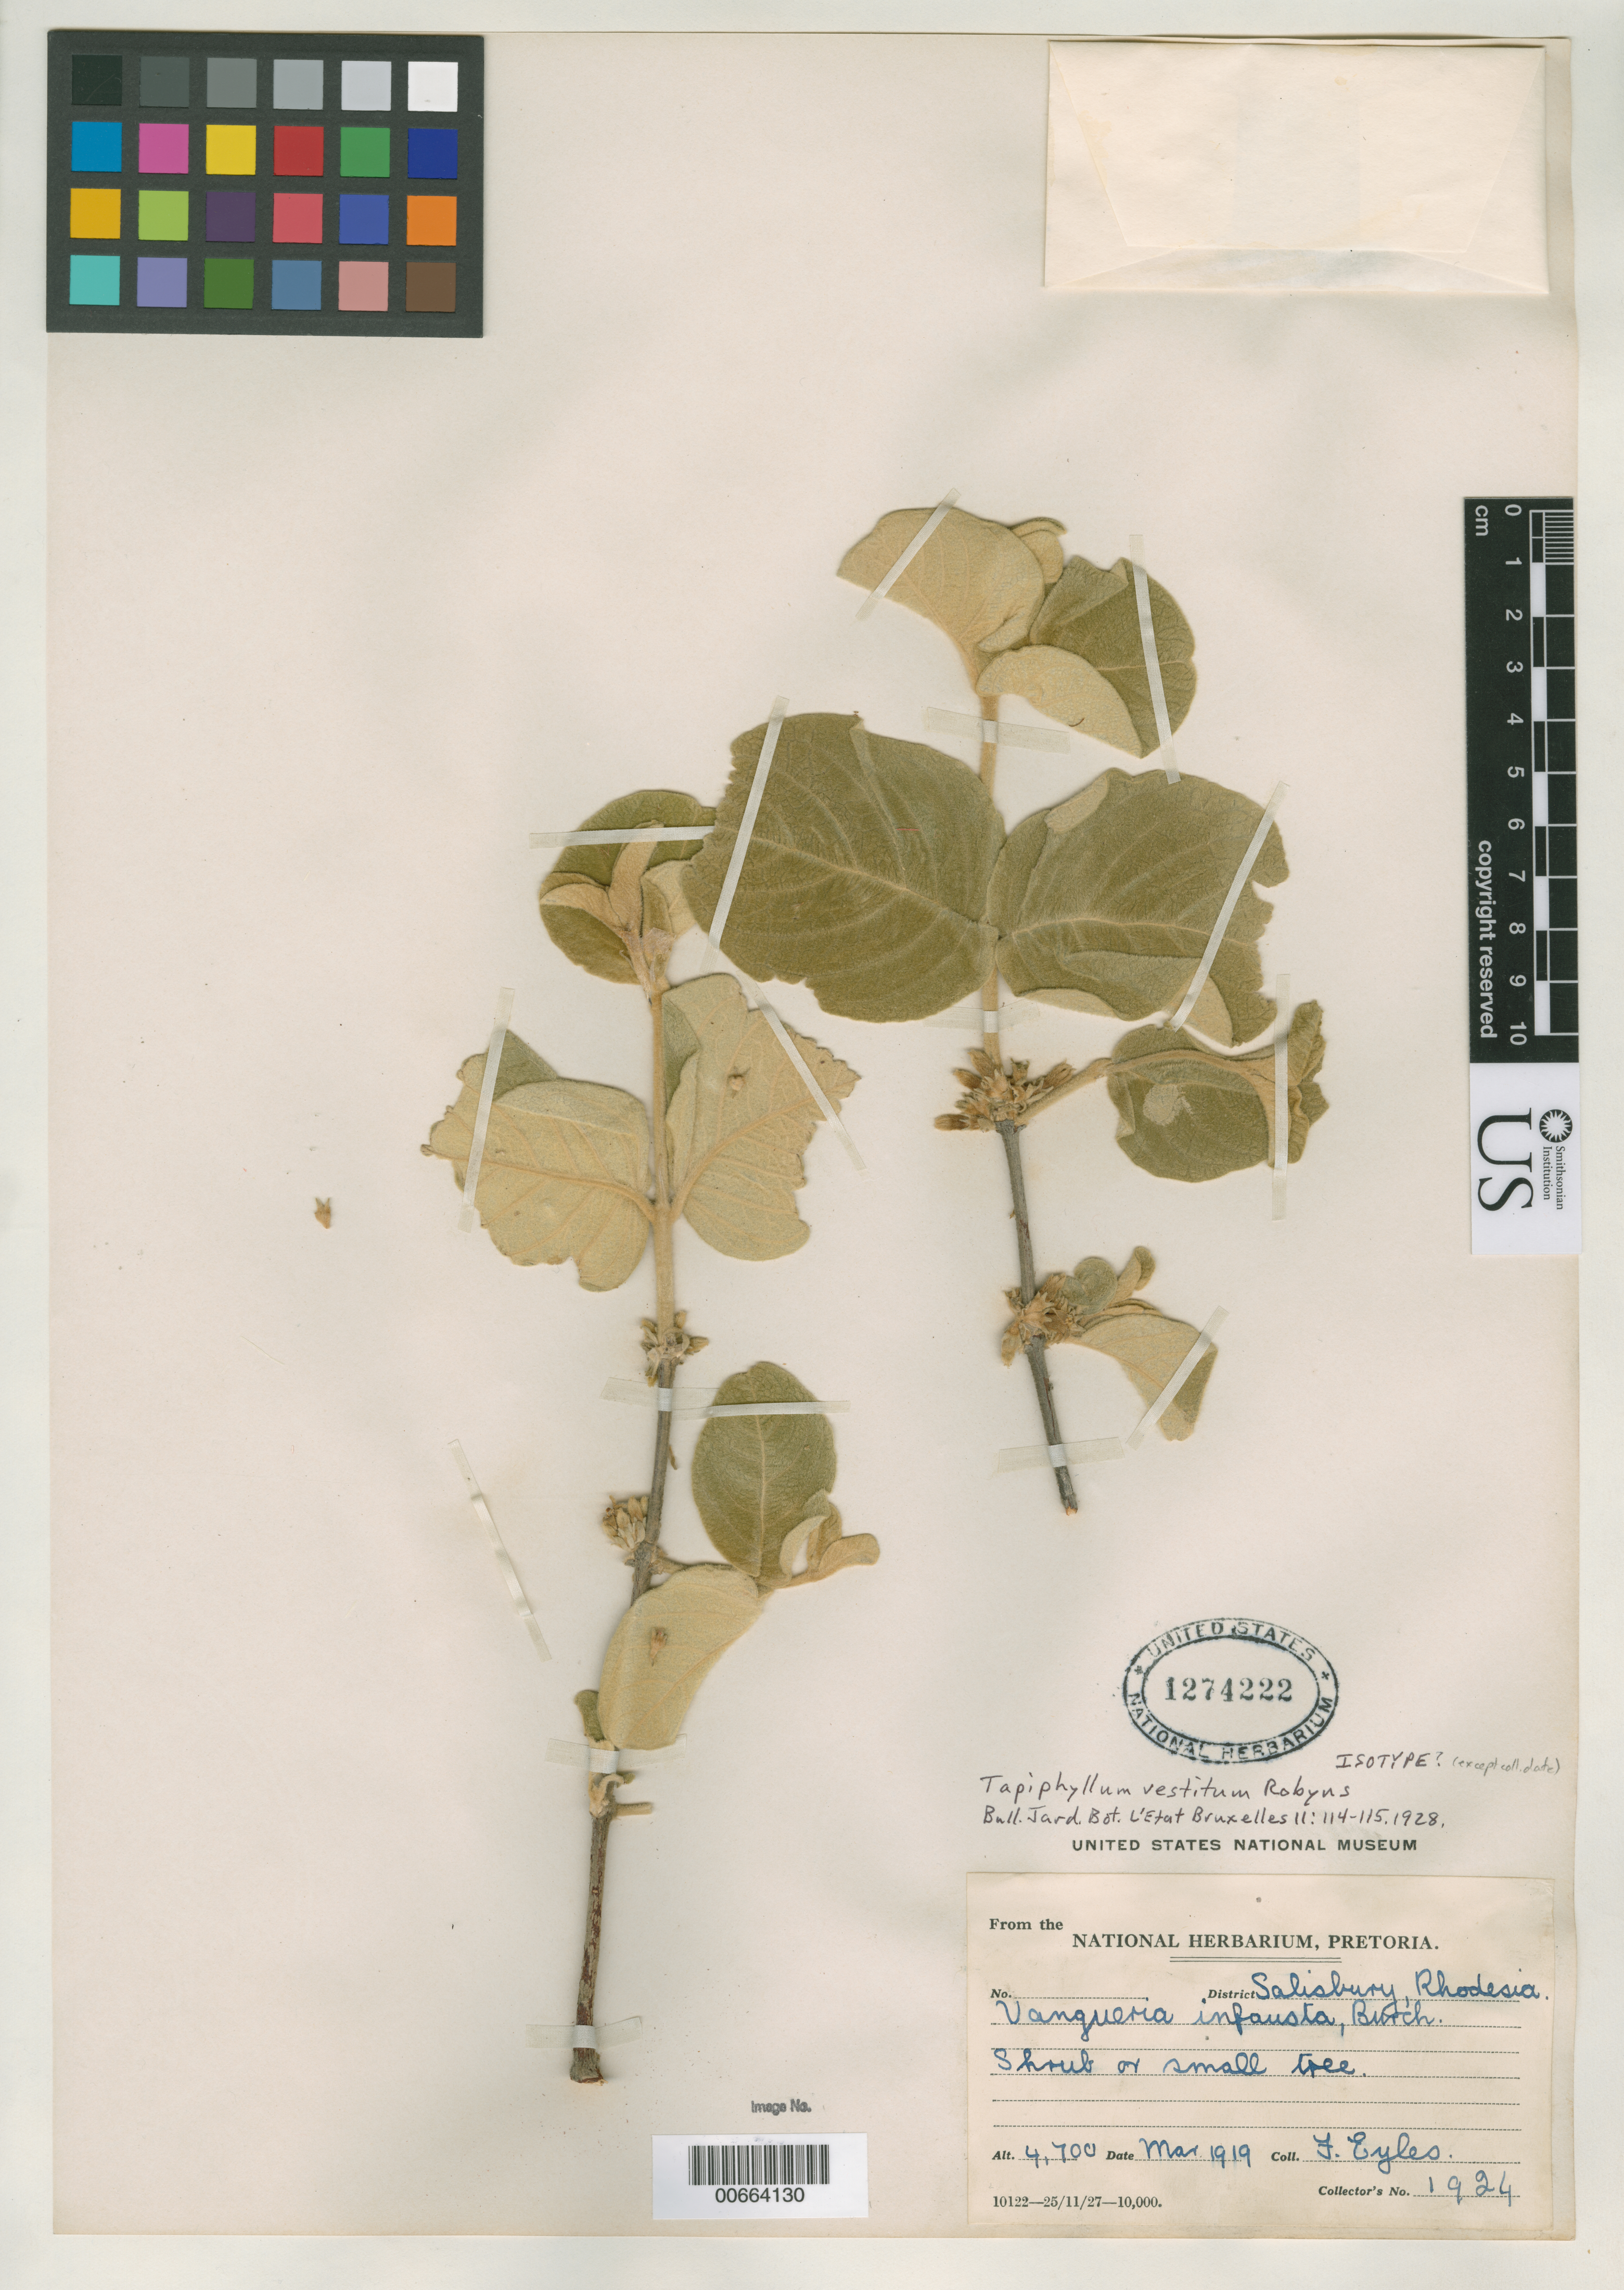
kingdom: Plantae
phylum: Tracheophyta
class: Magnoliopsida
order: Gentianales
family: Rubiaceae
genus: Tapiphyllum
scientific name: Tapiphyllum vestitum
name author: Robyns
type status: Possible Isotype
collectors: F. Eyles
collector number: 1924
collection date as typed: Mar 1919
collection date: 1919-03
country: Zimbabwe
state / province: Harare (city)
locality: Salisbury (Harare).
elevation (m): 4700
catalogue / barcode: US 1274222